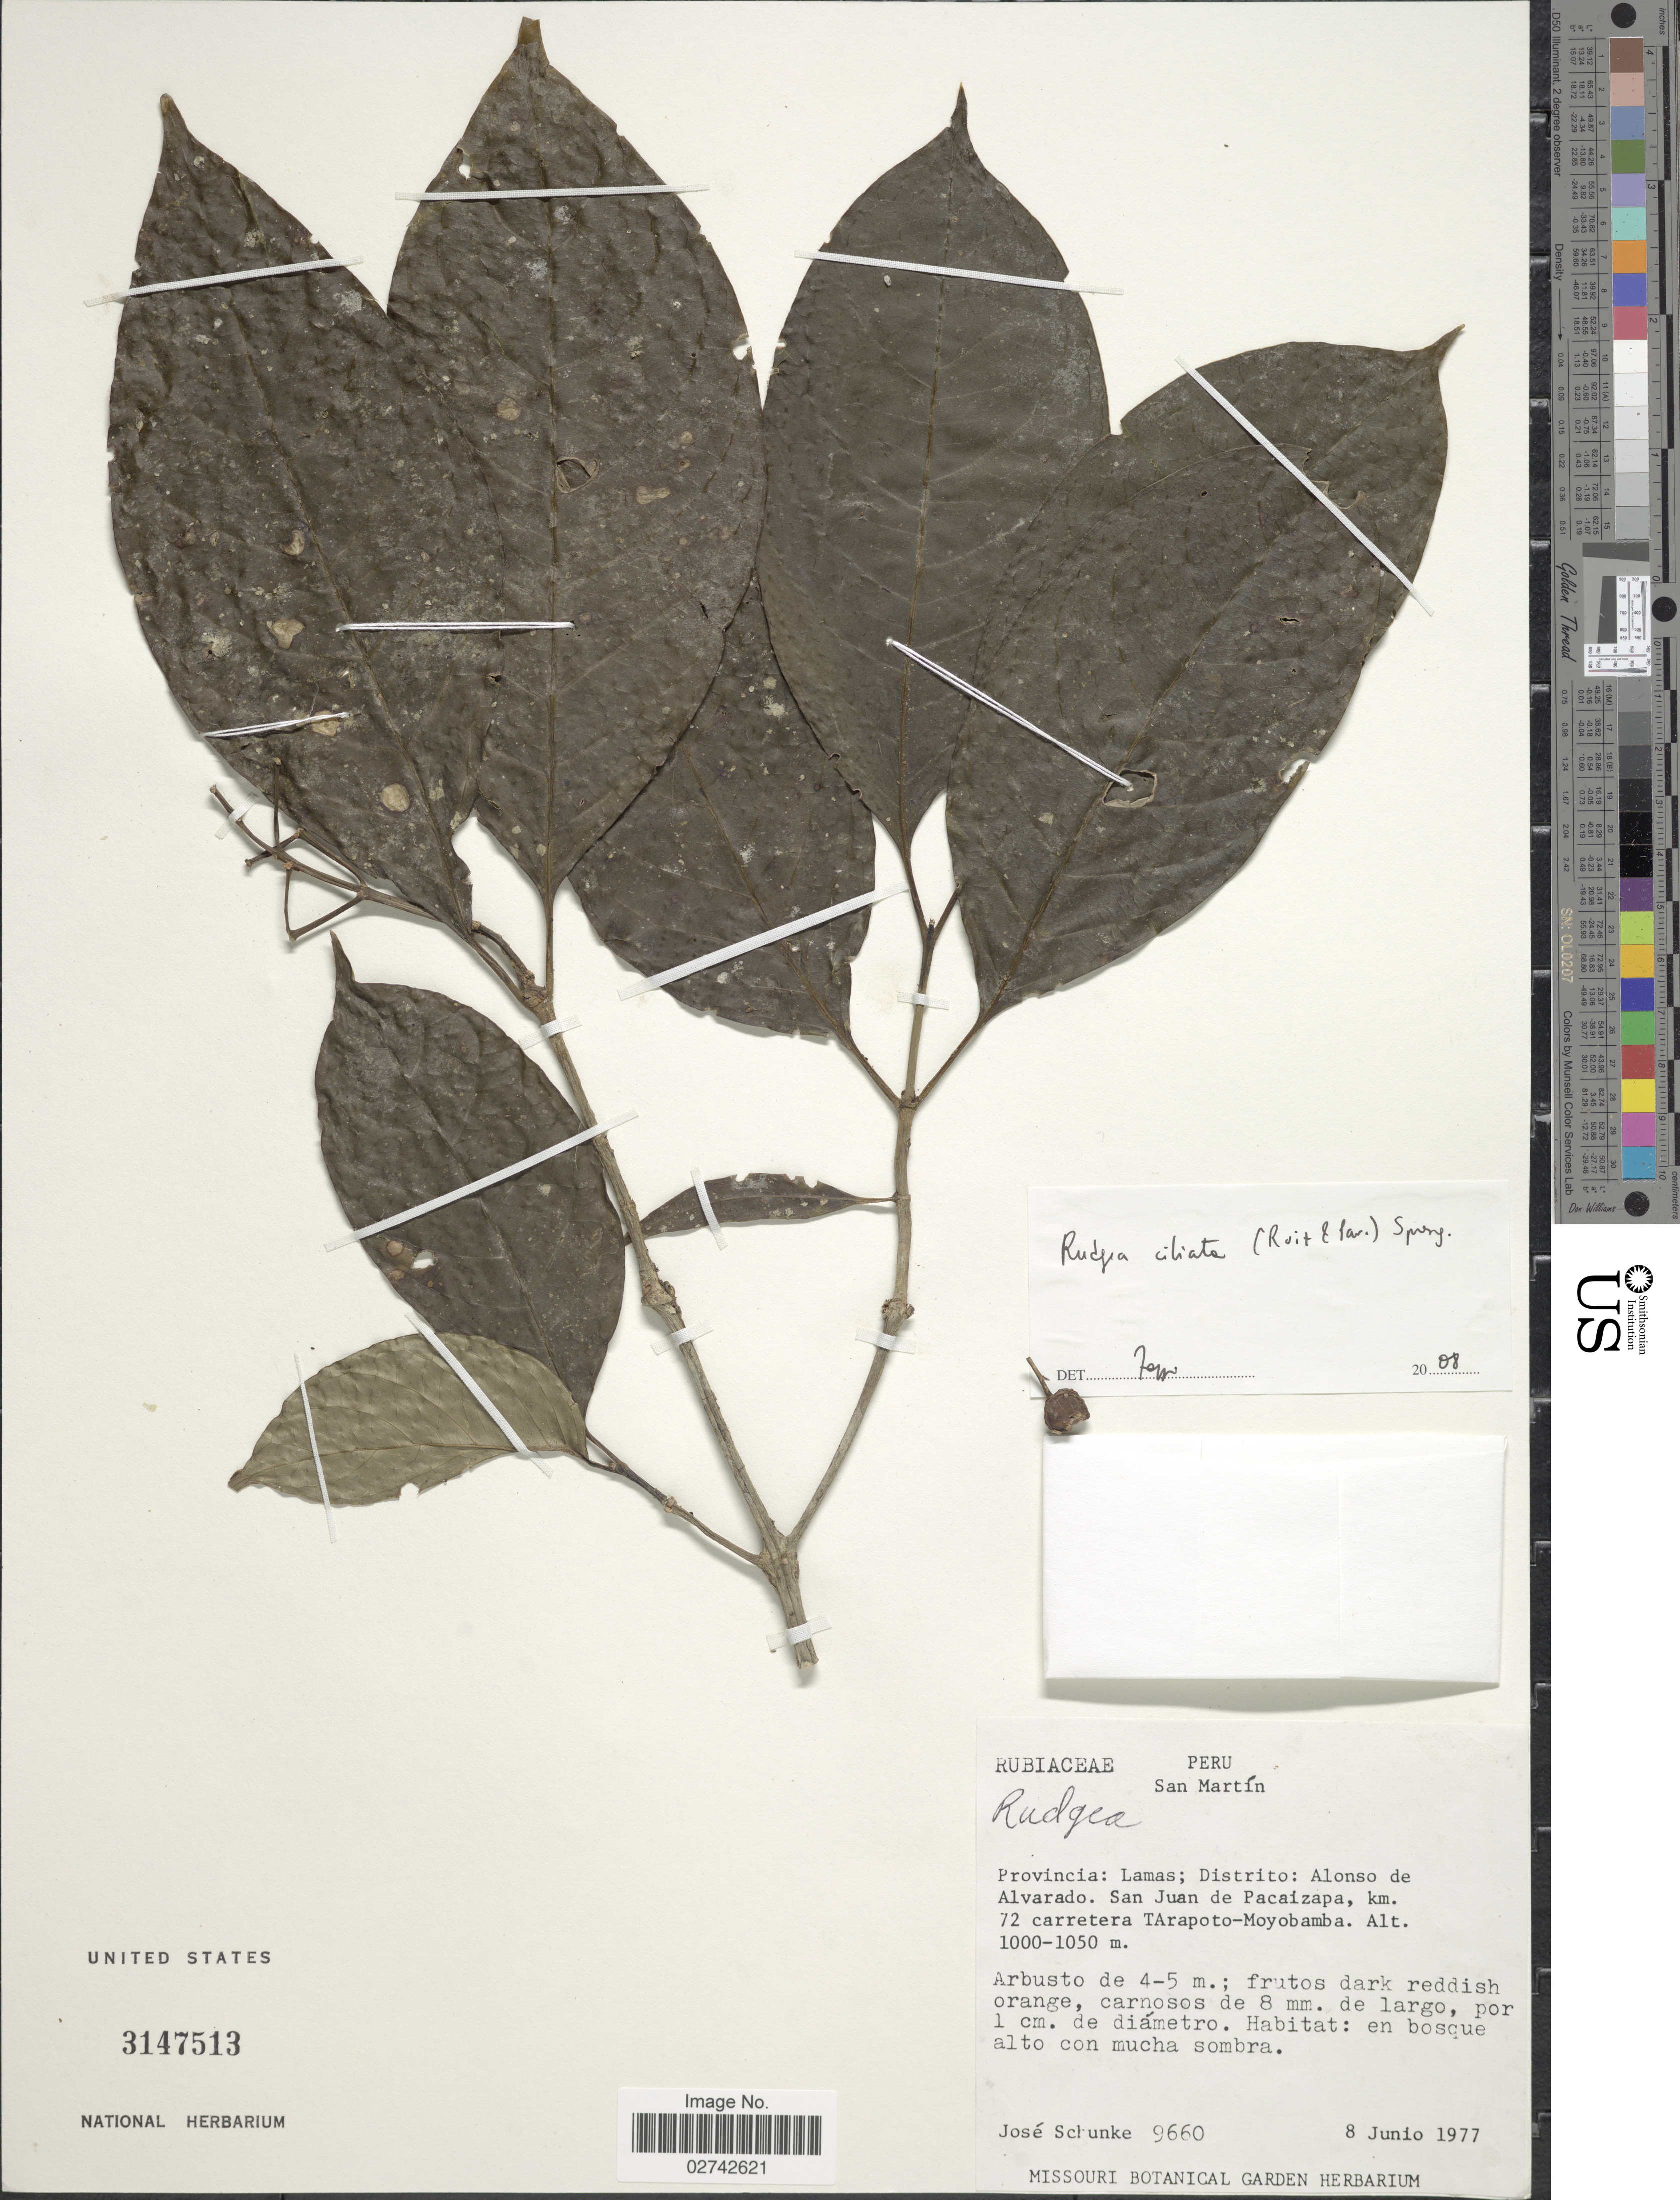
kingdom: Plantae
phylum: Tracheophyta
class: Magnoliopsida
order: Gentianales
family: Rubiaceae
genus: Rudgea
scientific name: Rudgea ciliata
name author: (Ruiz & Pav.) Spreng.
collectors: J. M. Schunke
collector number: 9660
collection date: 1977-06-08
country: Peru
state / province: San Martín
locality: San Martin, Provincia: Lamas: Distrito: Alonso de Alvarado, Samn Juan de Pacaizapa, km 72 carretera Tarapot-Moyobamba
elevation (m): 1000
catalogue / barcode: US 3147513